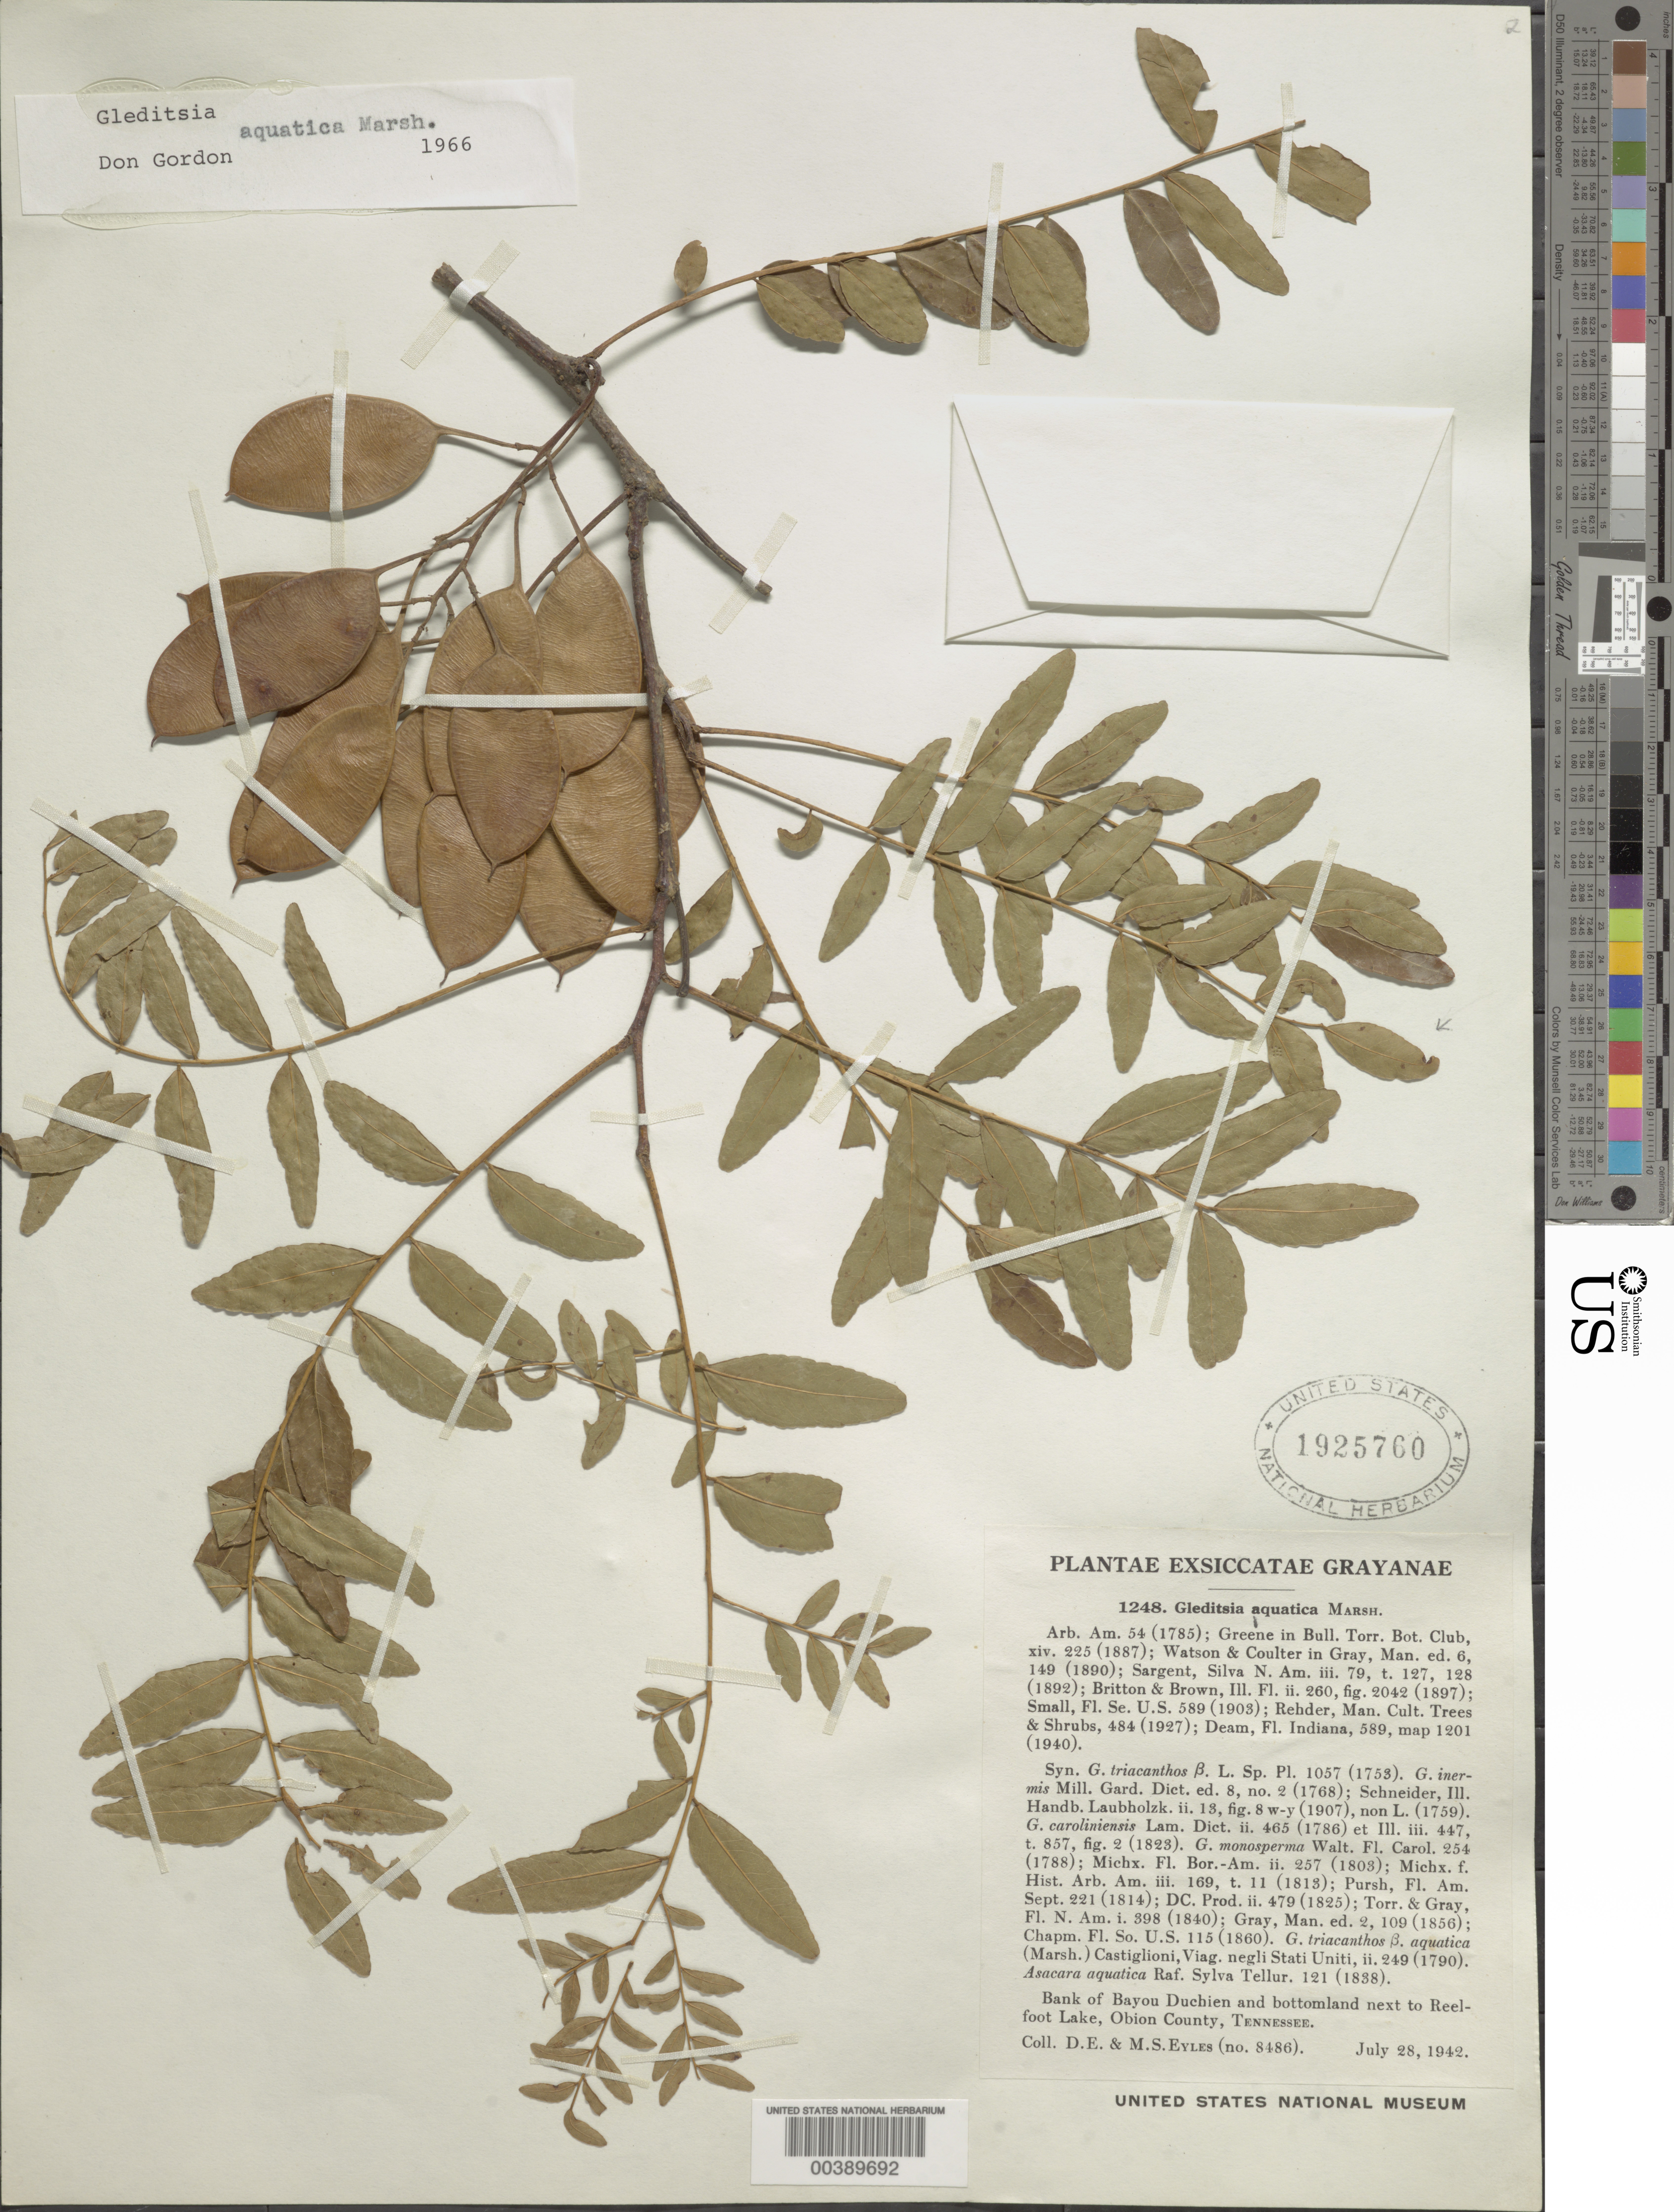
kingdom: Plantae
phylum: Tracheophyta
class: Magnoliopsida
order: Fabales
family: Fabaceae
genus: Gleditsia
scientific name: Gleditsia aquatica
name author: Marshall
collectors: D. Eyles & M. Eyles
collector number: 3486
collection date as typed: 28 Jul 1942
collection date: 1942-07-28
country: United States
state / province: Tennessee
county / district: Obion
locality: Bank of bayou duchien and bottomland next to reelfoot lake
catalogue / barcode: US 1925760